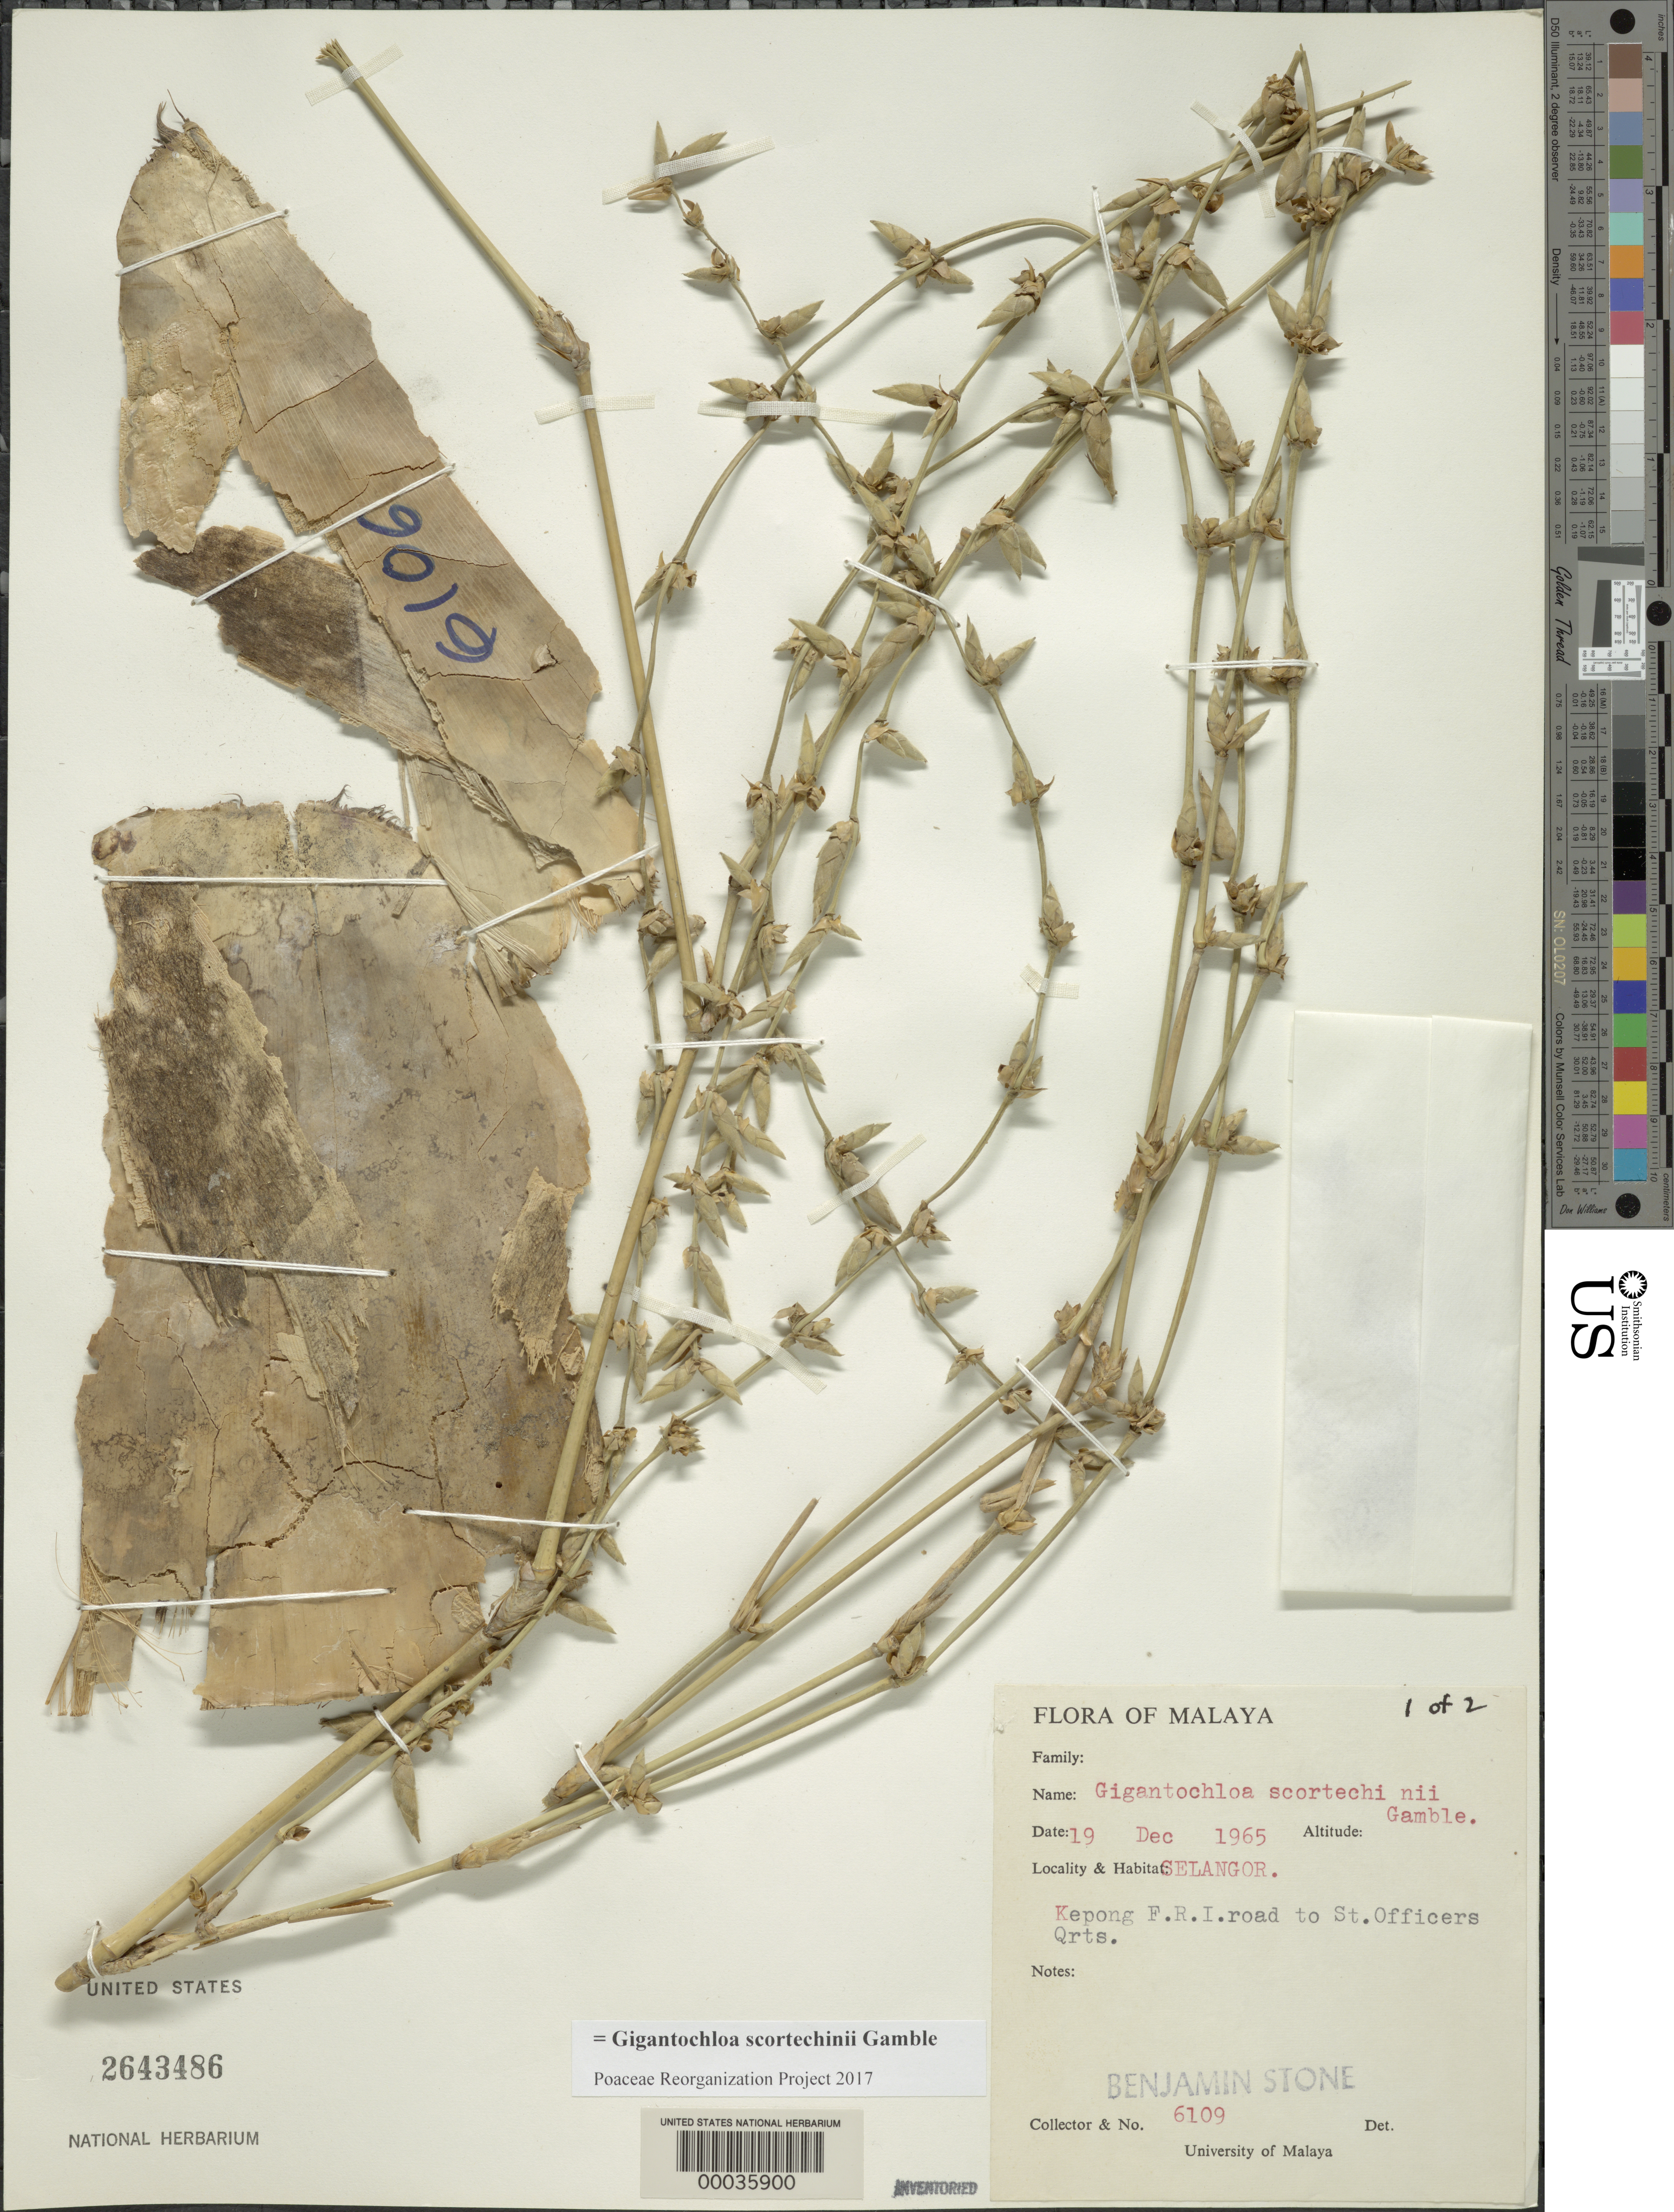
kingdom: Plantae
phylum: Tracheophyta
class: Liliopsida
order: Poales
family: Poaceae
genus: Gigantochloa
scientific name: Gigantochloa scortechinii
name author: Gamble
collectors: B. C. Stone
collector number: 6109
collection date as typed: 19 Dec 1965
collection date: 1965-12-19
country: Malaysia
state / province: Selangor (?)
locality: Selangor [Malay Peninsula ?]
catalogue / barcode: US 2643486